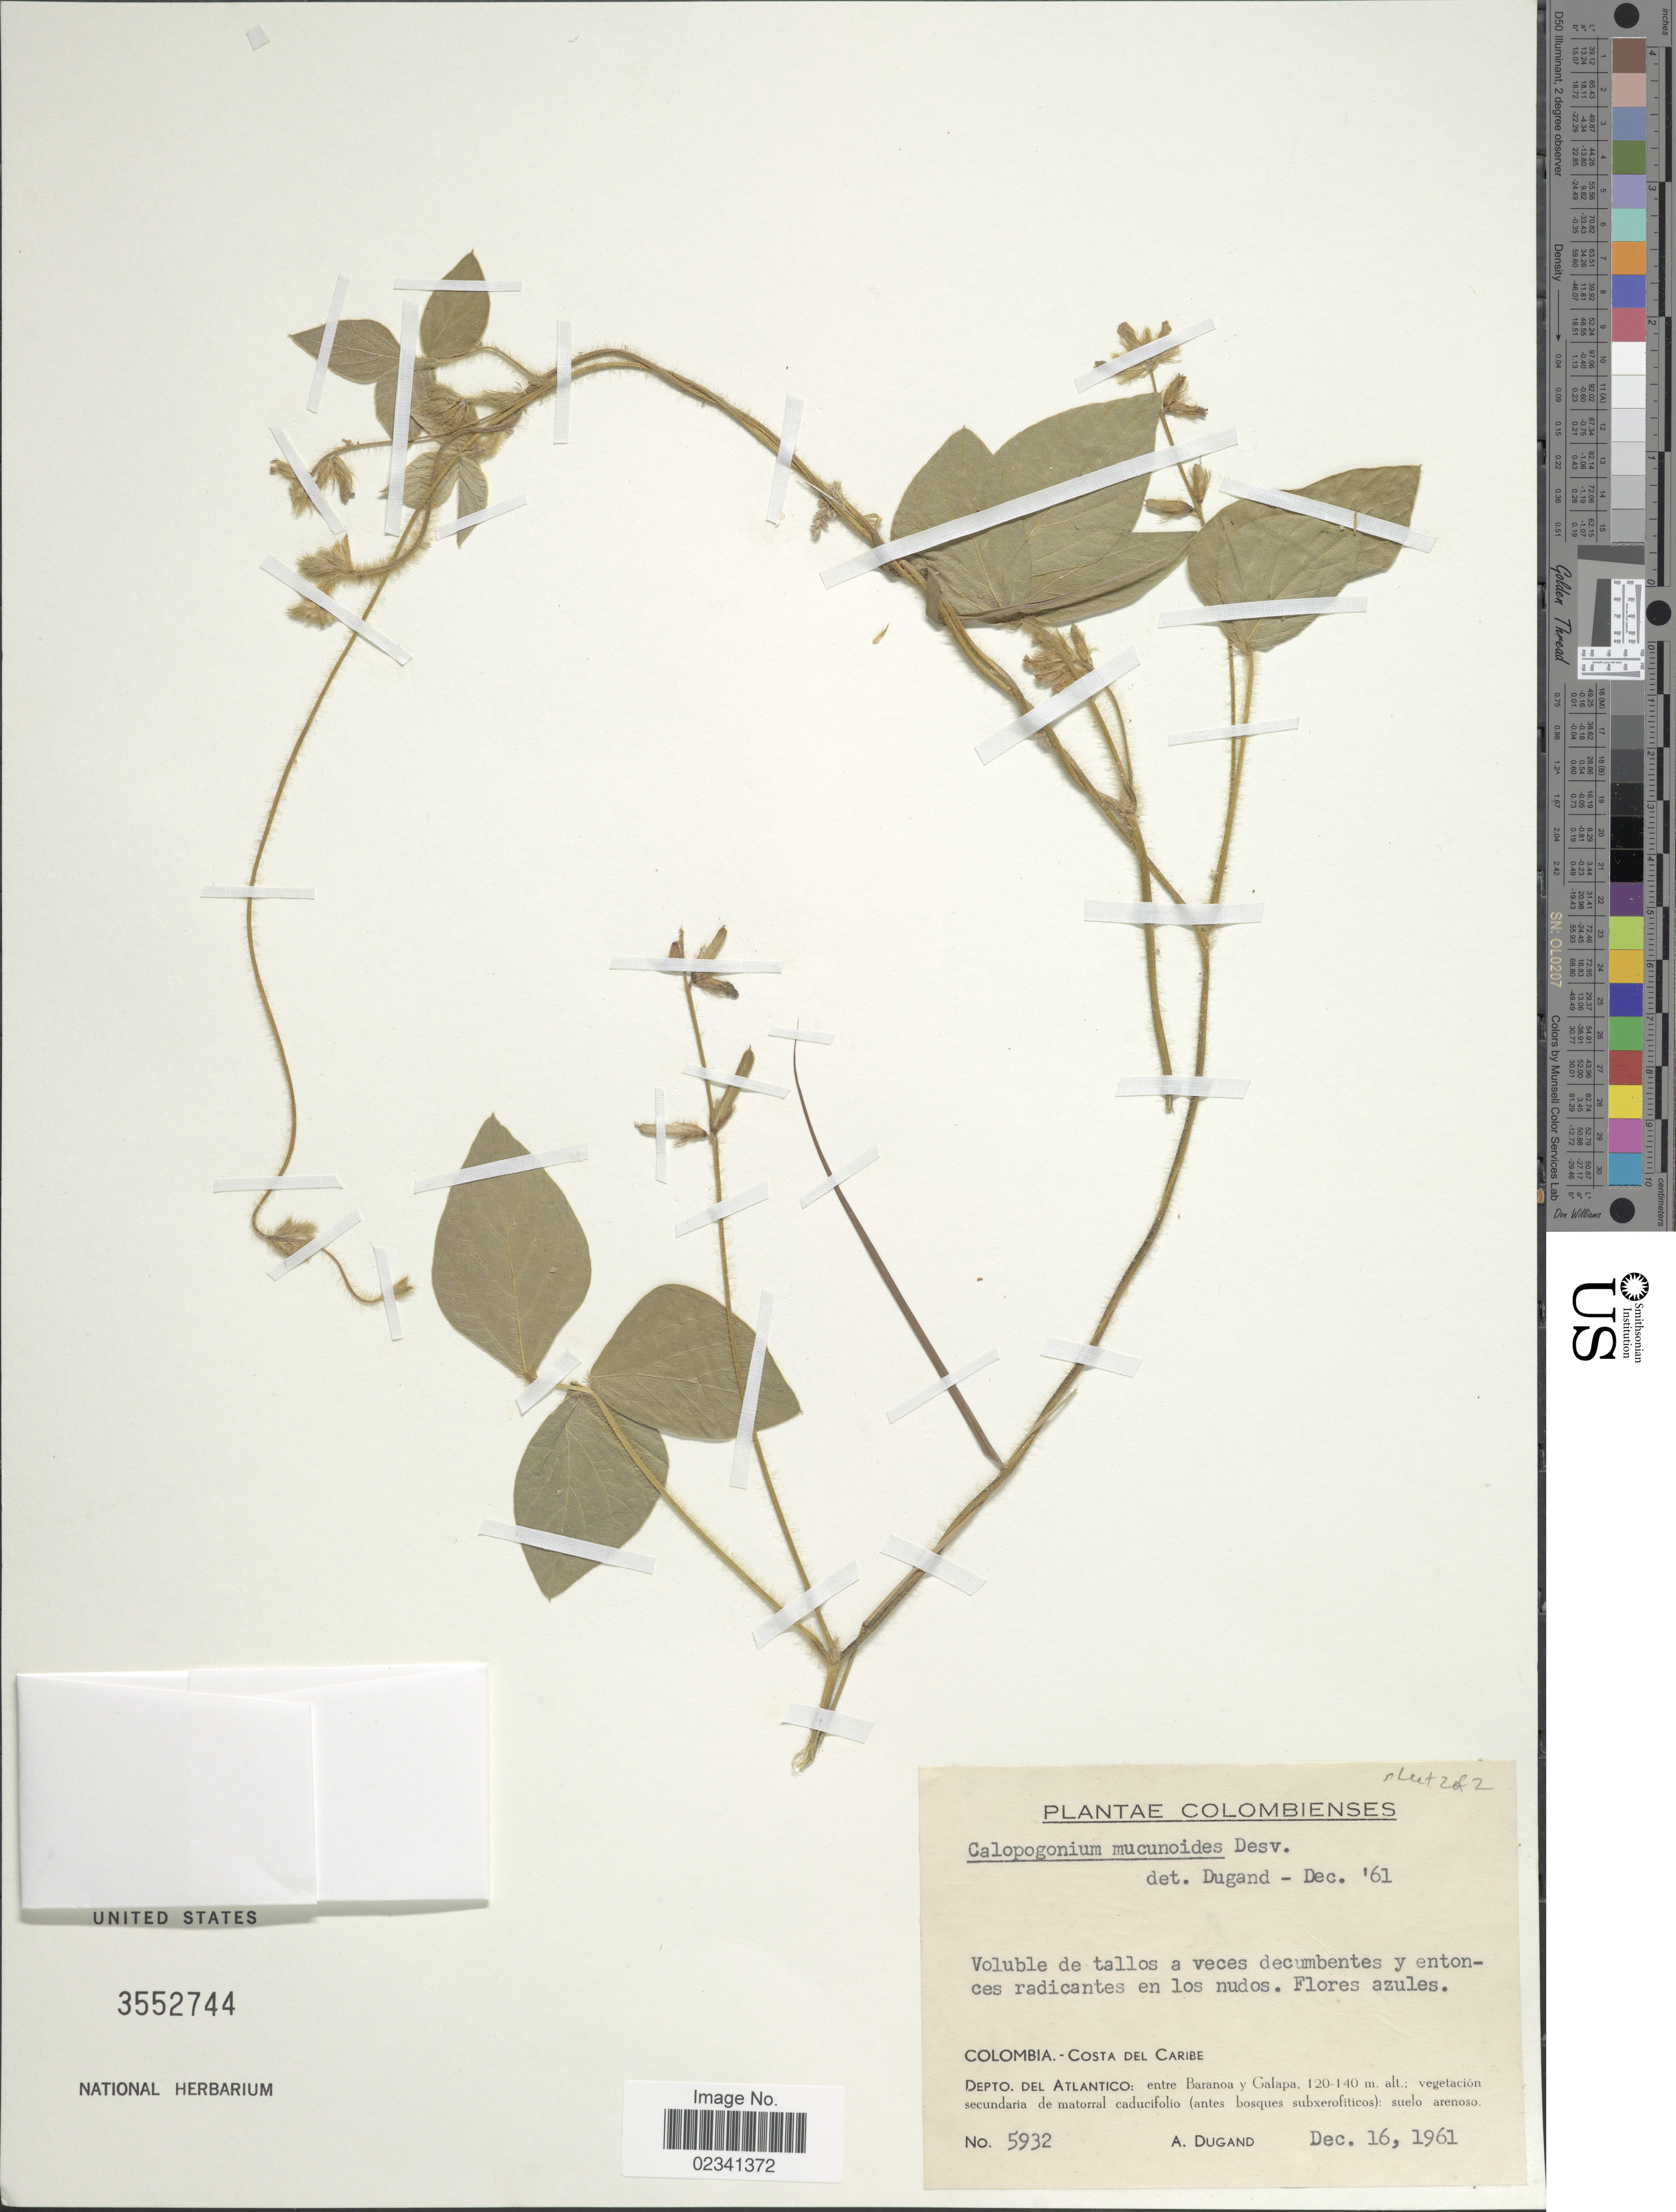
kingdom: Plantae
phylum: Tracheophyta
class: Magnoliopsida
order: Fabales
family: Fabaceae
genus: Calopogonium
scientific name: Calopogonium mucunoides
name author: Desv.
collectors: A. Dugand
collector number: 5932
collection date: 1961-12-16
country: Colombia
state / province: Atlántico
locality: Costa del Caribe, entre Baranoa y Galapa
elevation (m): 120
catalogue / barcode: US 3552744